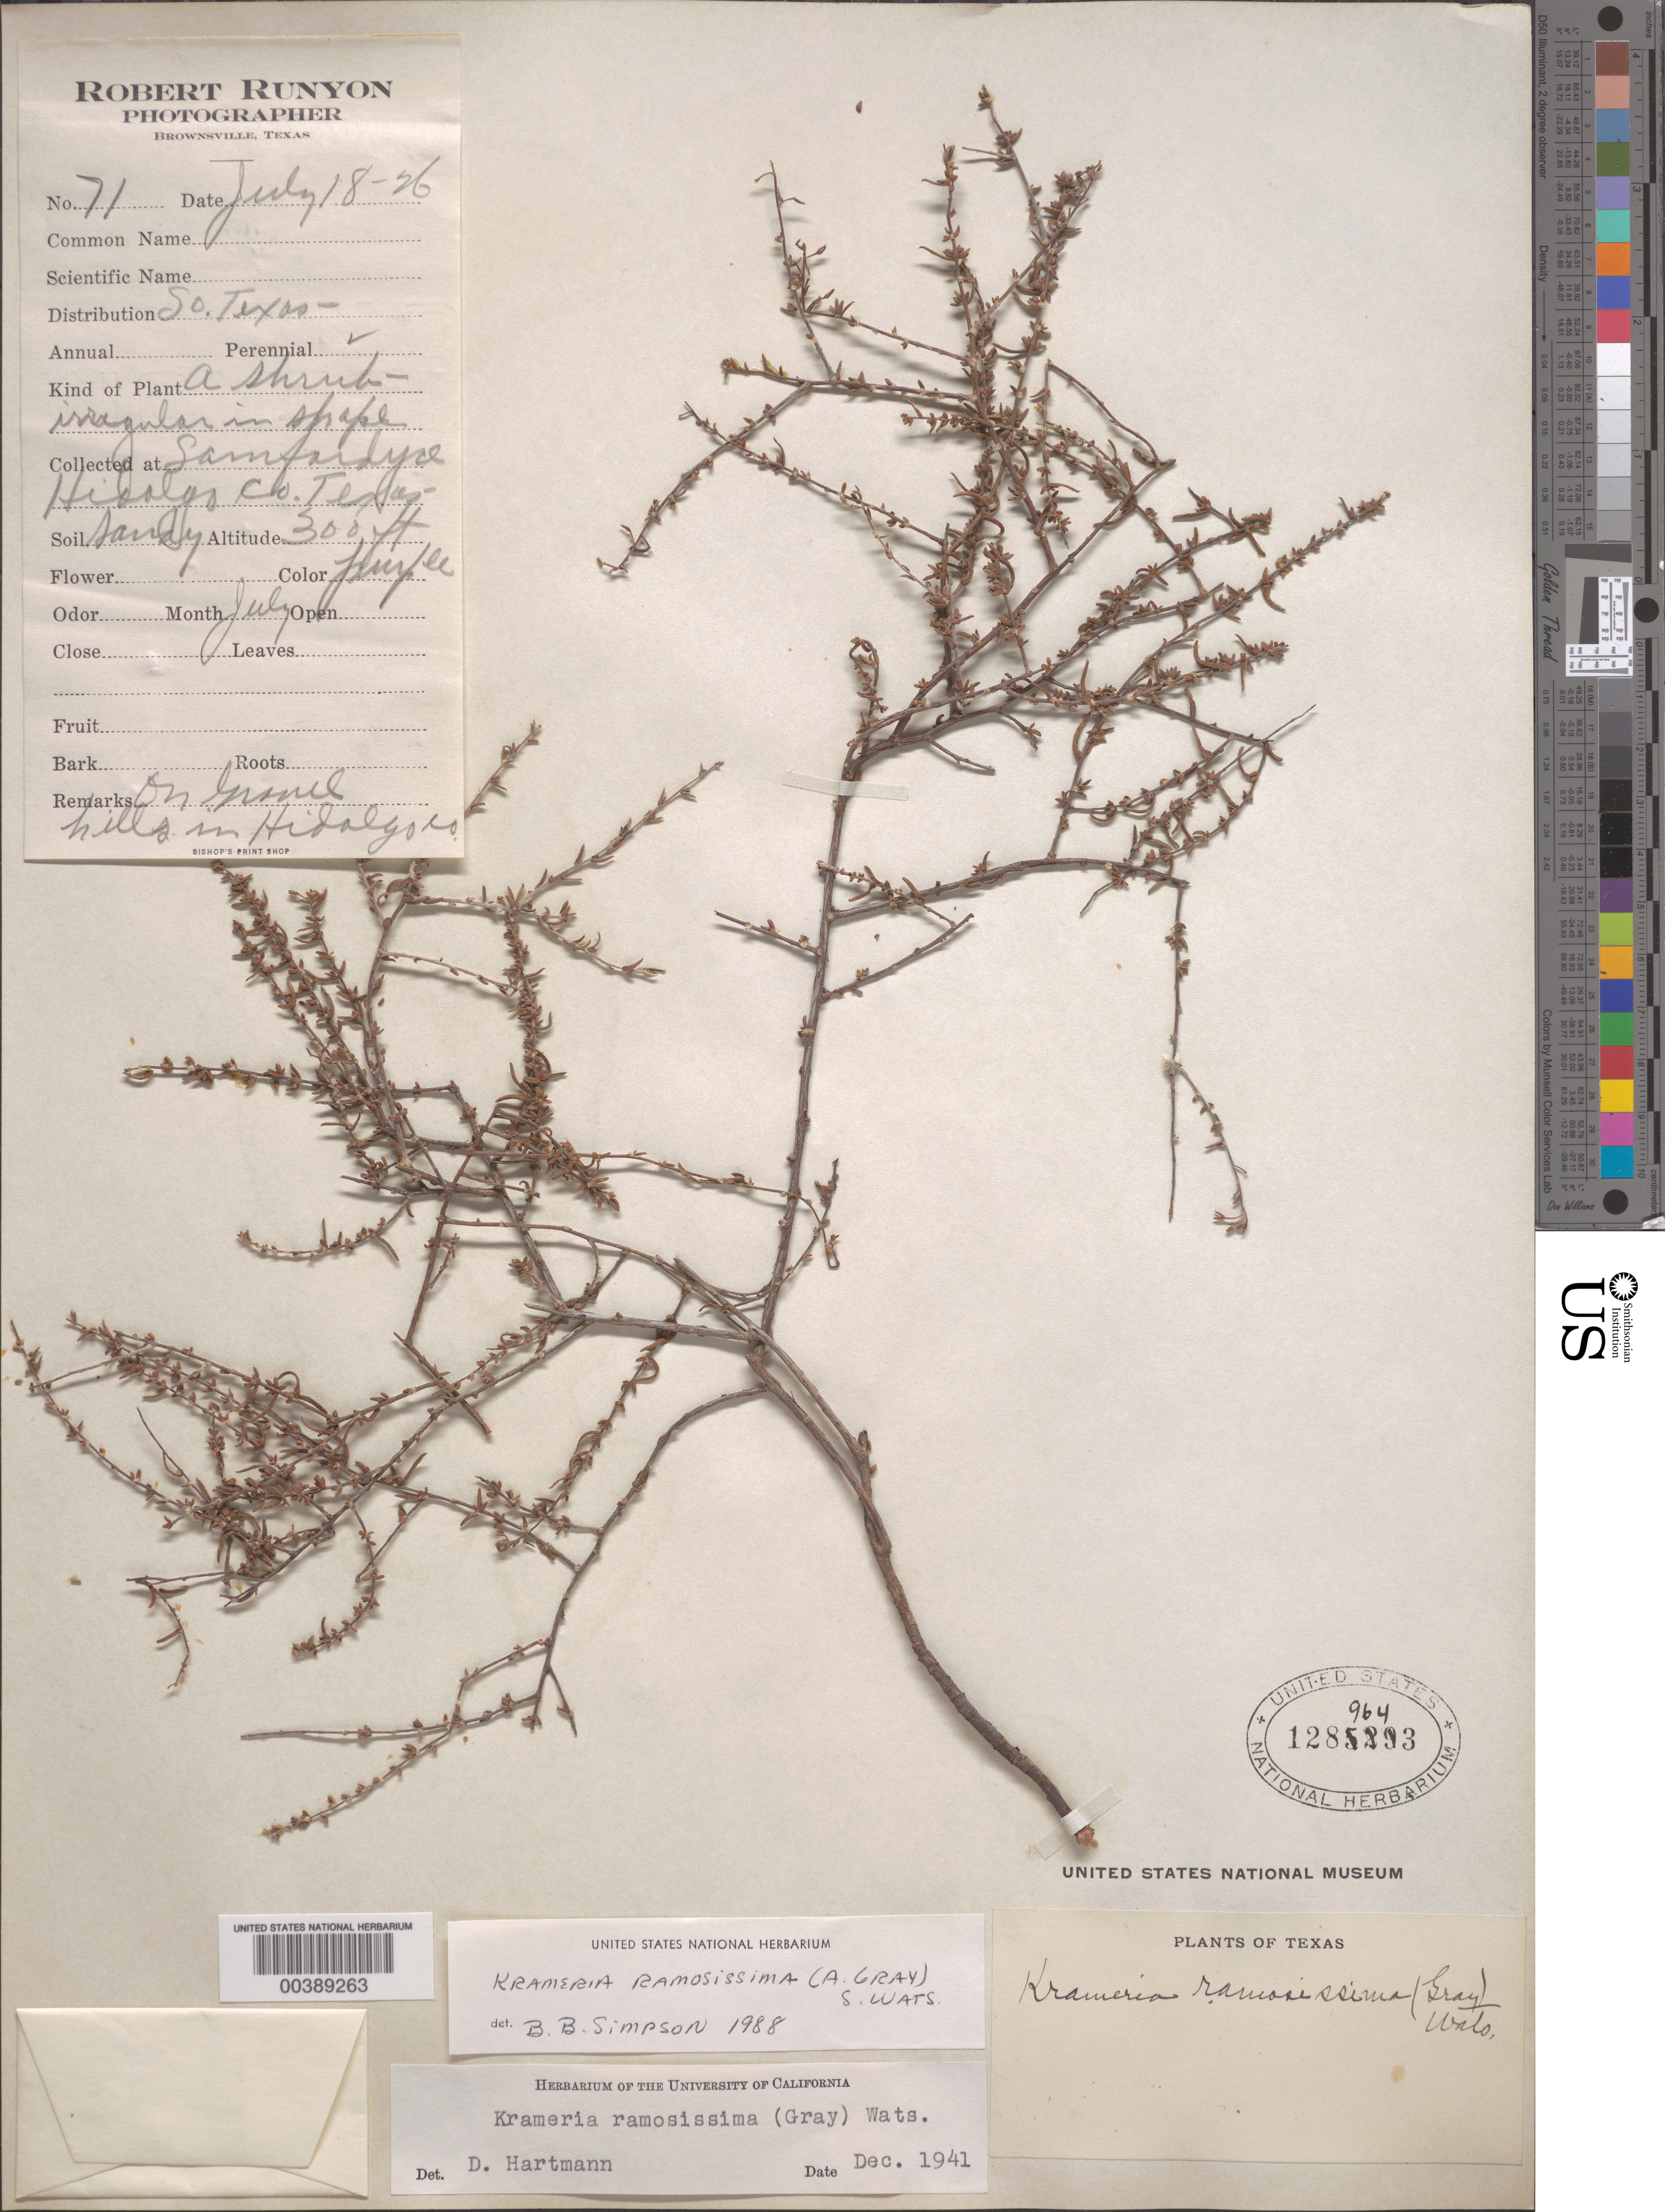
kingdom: Plantae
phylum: Tracheophyta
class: Magnoliopsida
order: Zygophyllales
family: Krameriaceae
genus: Krameria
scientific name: Krameria ramosissima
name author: (A. Gray) S. Watson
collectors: R. Runyon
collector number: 71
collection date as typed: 18 Jul 1926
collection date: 1926-07-18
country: United States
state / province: Texas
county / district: Hidalgo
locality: Samfordyce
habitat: Sandy soil; on gravel hills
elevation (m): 91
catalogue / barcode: US 1289643